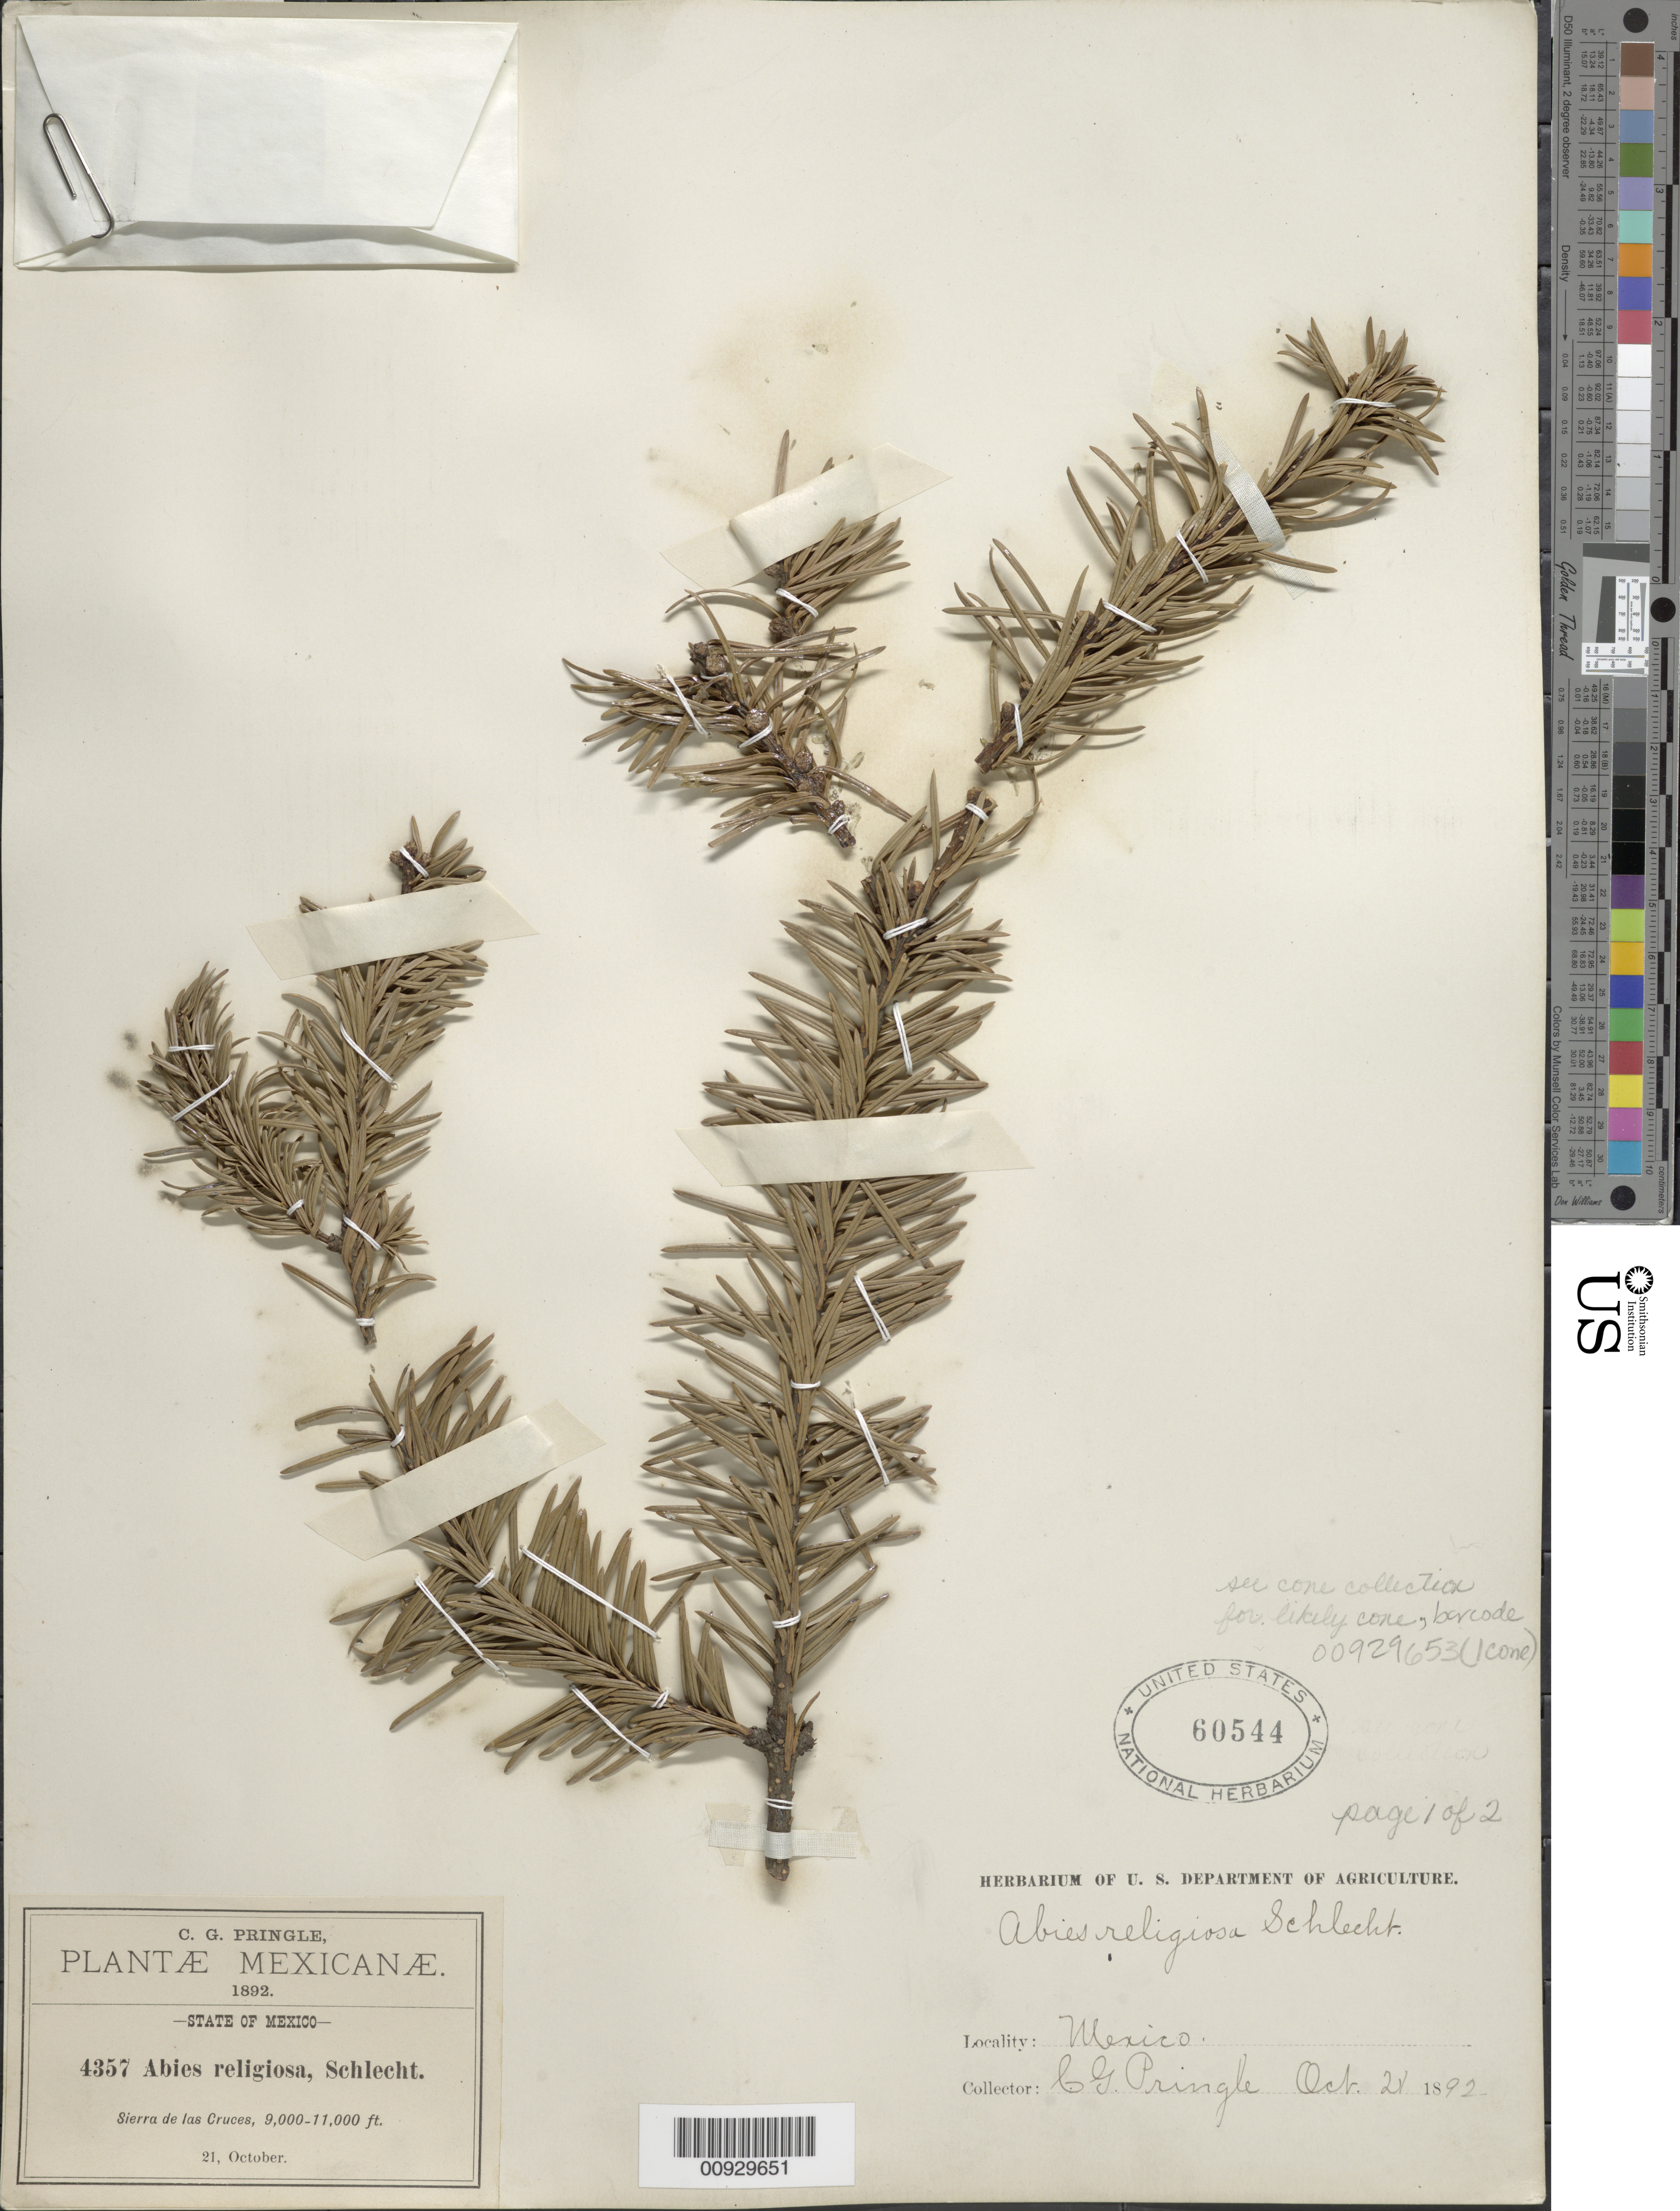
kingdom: Plantae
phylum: Tracheophyta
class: Pinopsida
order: Pinales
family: Pinaceae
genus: Abies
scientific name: Abies religiosa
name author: (Kunth) Schltdl. & Cham.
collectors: C. G. Pringle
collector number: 4357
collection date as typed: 21 Oct 1892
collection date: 1892-10-21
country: Mexico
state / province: México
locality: Sierra de las Cruces.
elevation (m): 2743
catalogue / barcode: US 60544